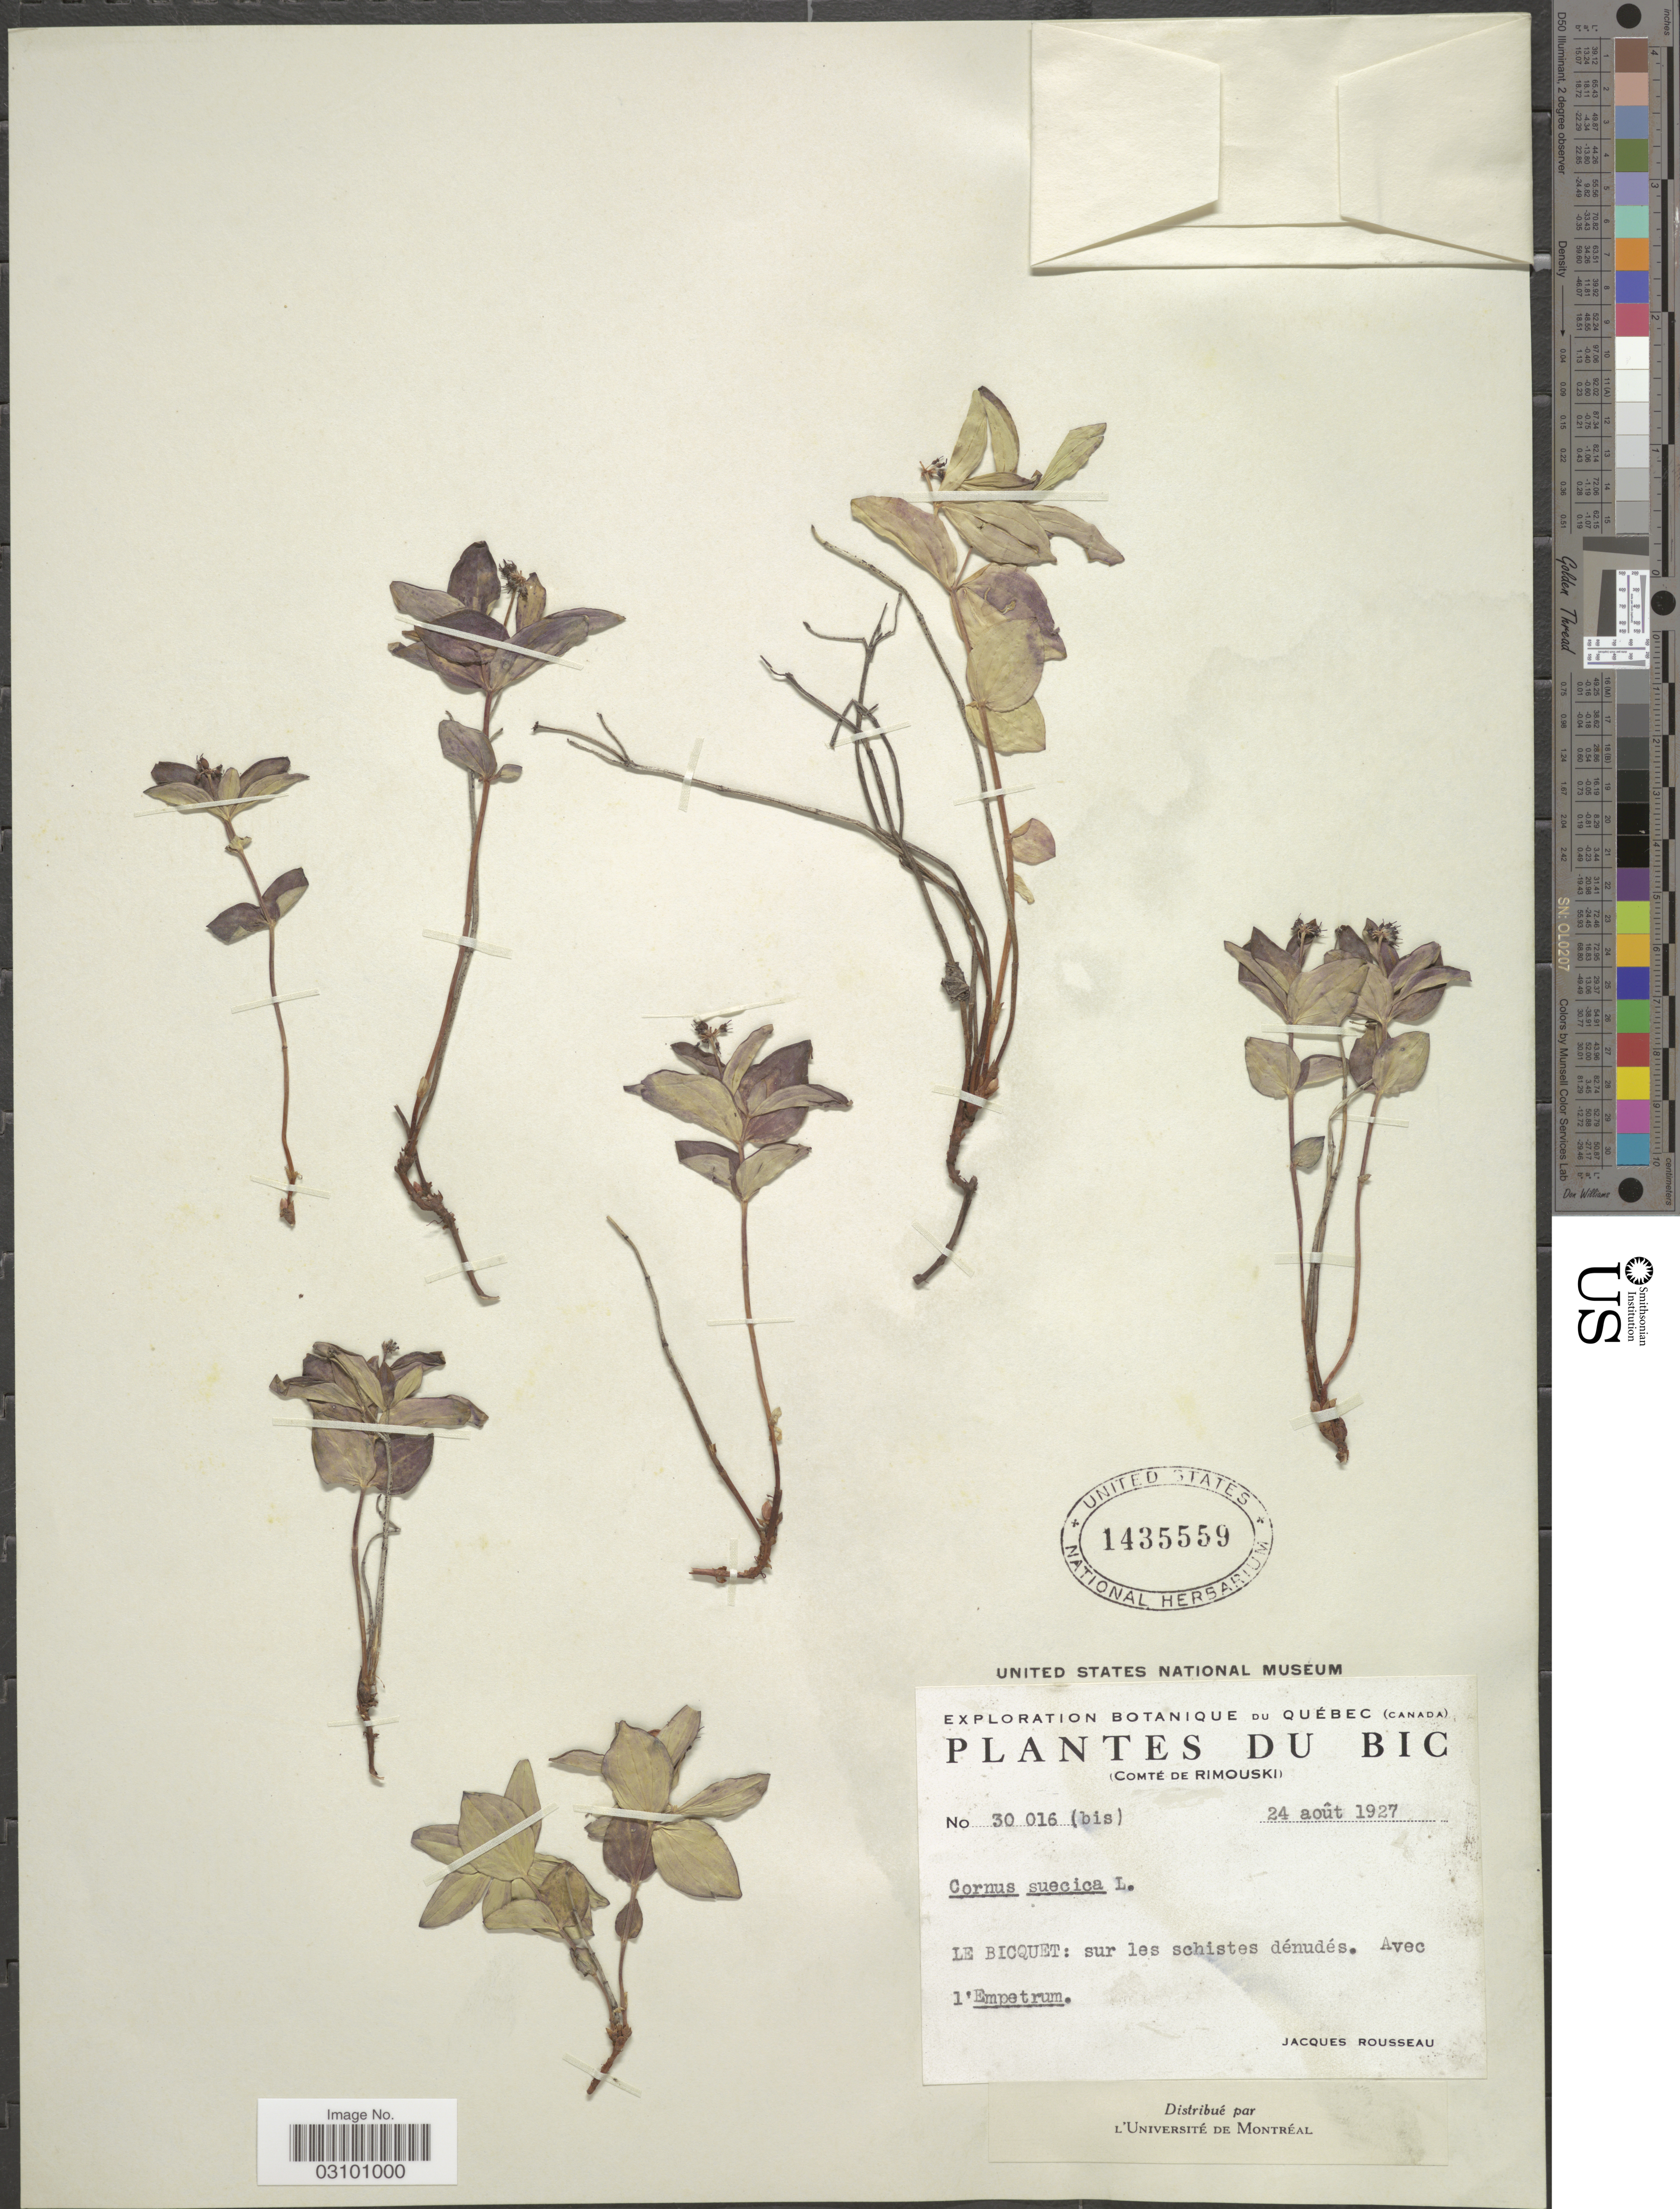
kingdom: Plantae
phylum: Tracheophyta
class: Magnoliopsida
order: Cornales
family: Cornaceae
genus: Cornus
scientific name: Cornus suecica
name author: L.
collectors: J. Rousseau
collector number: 30016(bis)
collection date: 1927-08-24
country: Canada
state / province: Quebec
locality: Du Bic. (Comté de Rimouski). Le Bicquet: sur les schistes dénudés. Avec l'Empetrum.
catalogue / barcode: US 1435559